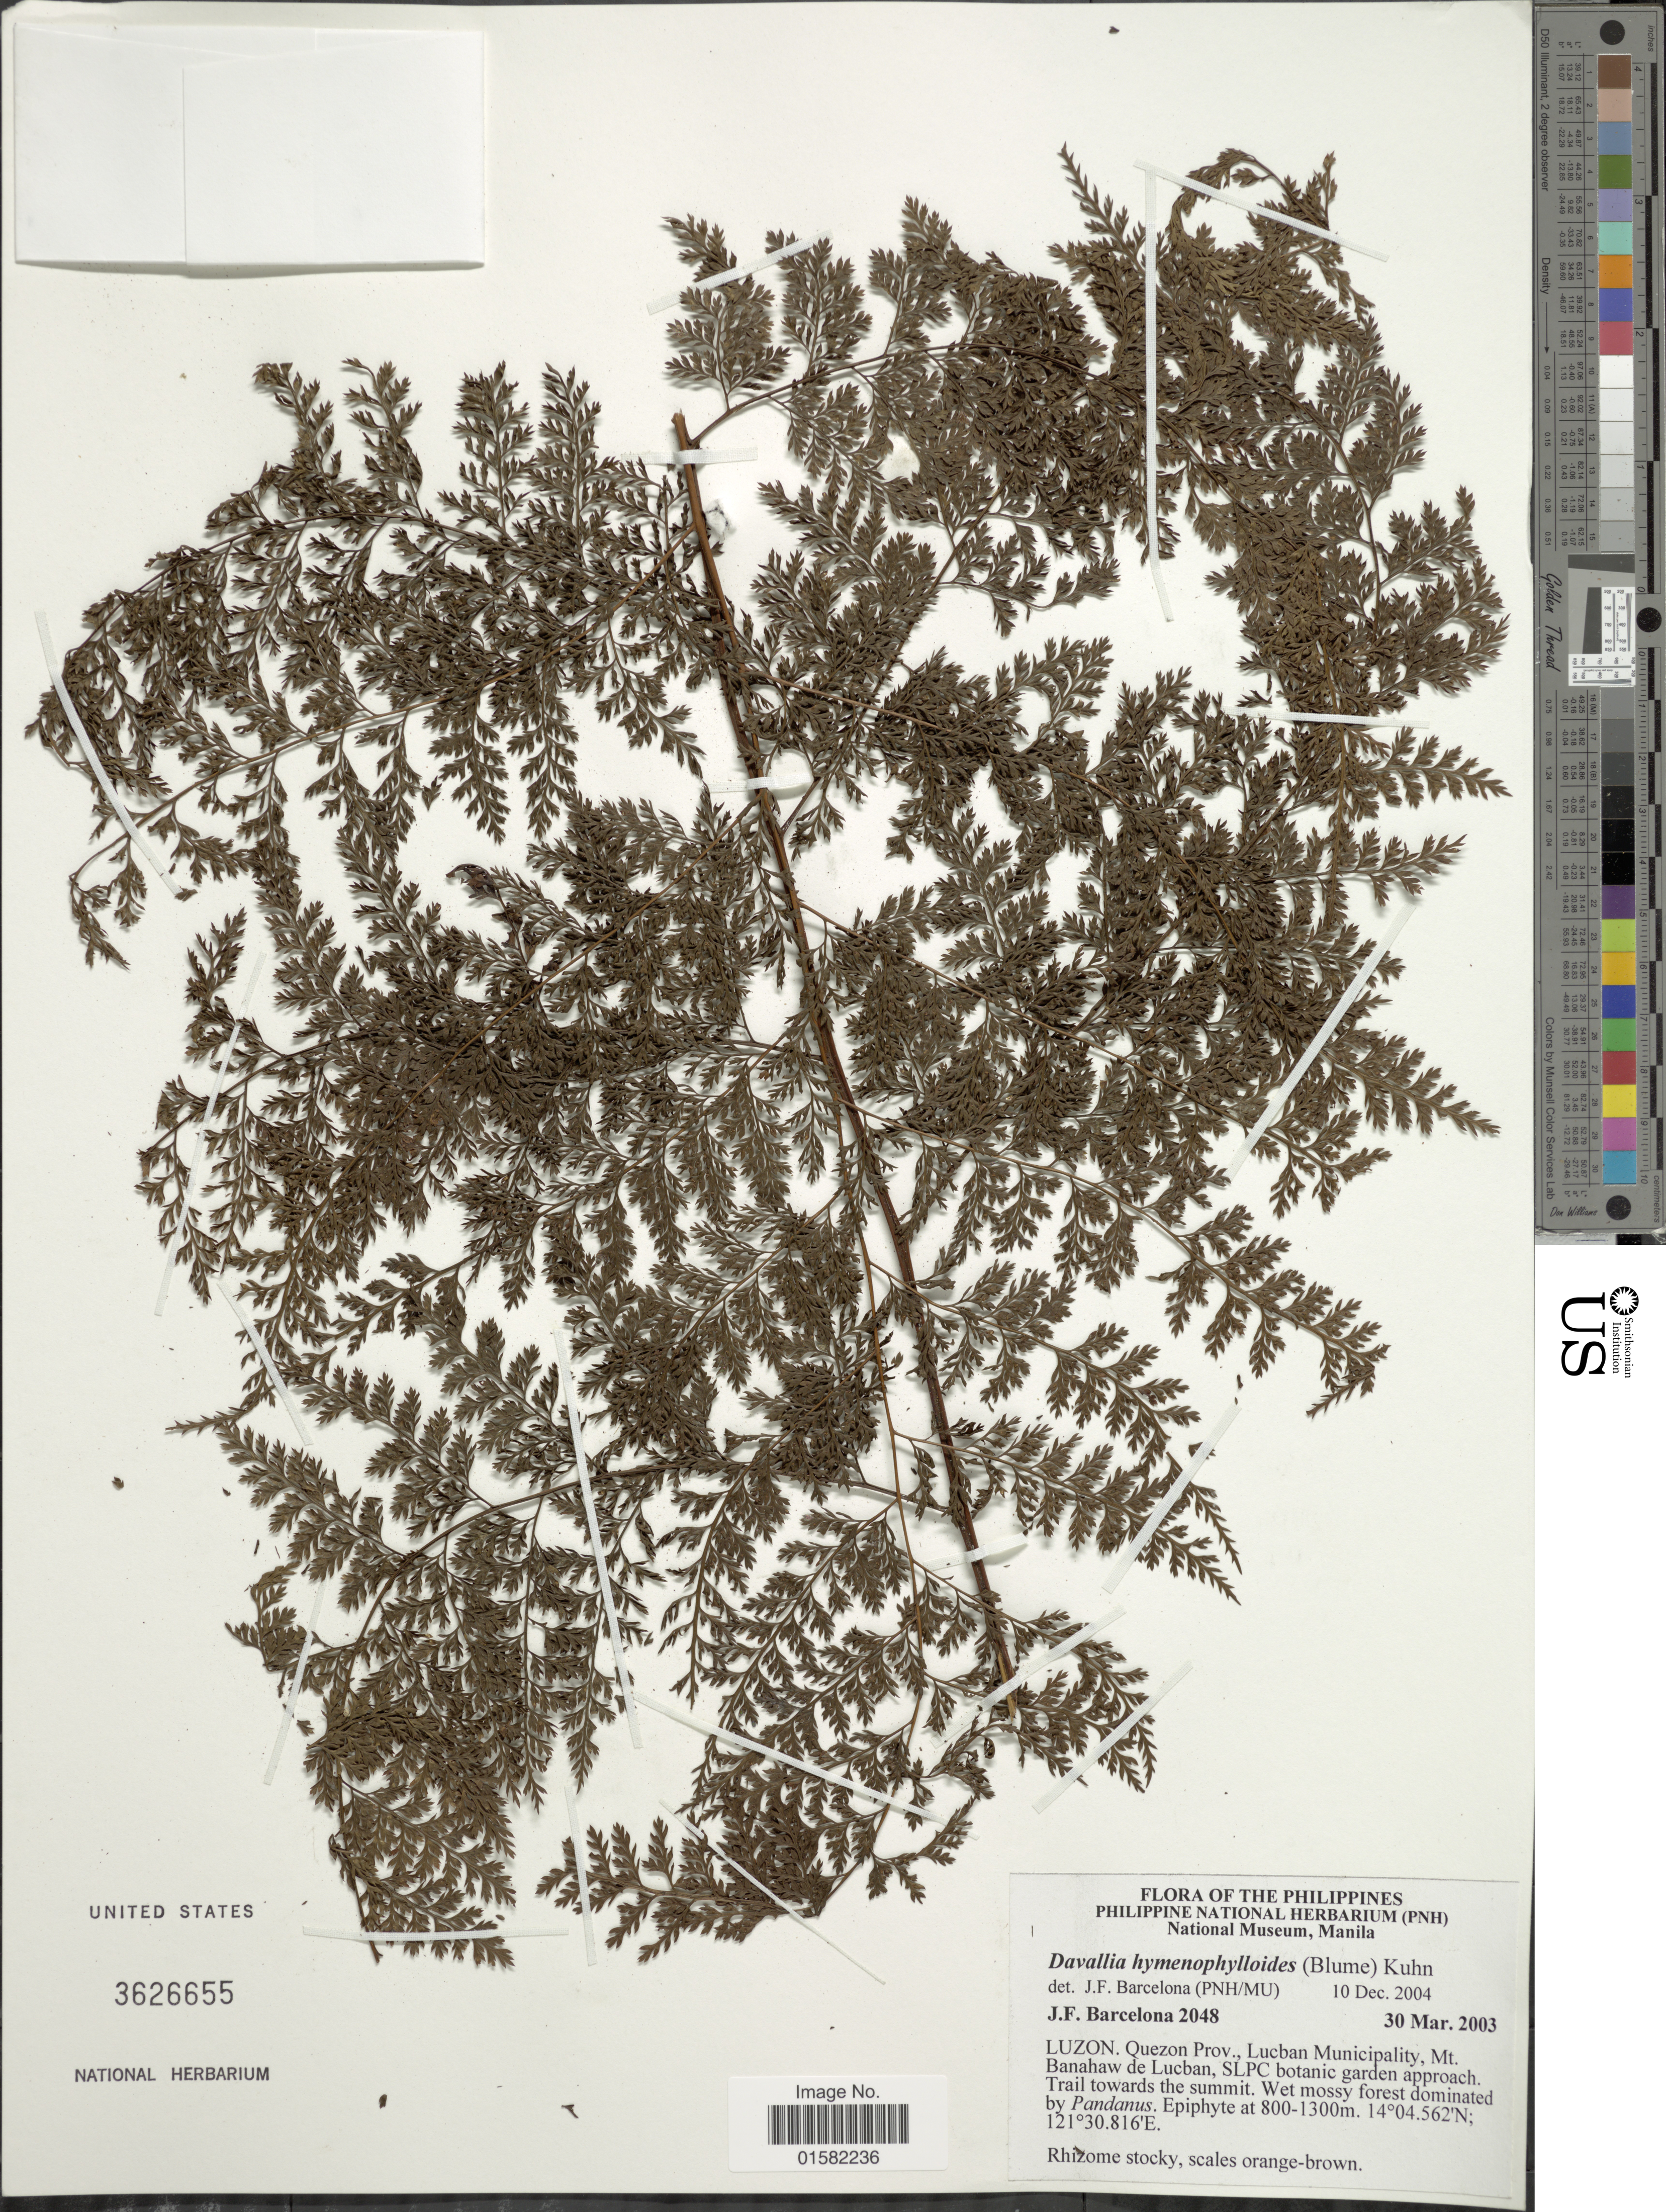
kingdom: Plantae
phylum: Tracheophyta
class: Polypodiopsida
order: Polypodiales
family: Davalliaceae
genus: Davallodes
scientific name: Davallodes hymenophylloides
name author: (Bedd.) M. Kato & Tsutsumi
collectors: J. F. Barcelona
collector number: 2048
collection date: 2003-03-30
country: Philippines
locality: Luzon. Quezon Prov., Lucban Municipality, Mt Banahaw de Lucban, SLPC botanic garden approach. Trail towards the summit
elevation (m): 800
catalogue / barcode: US 3626655